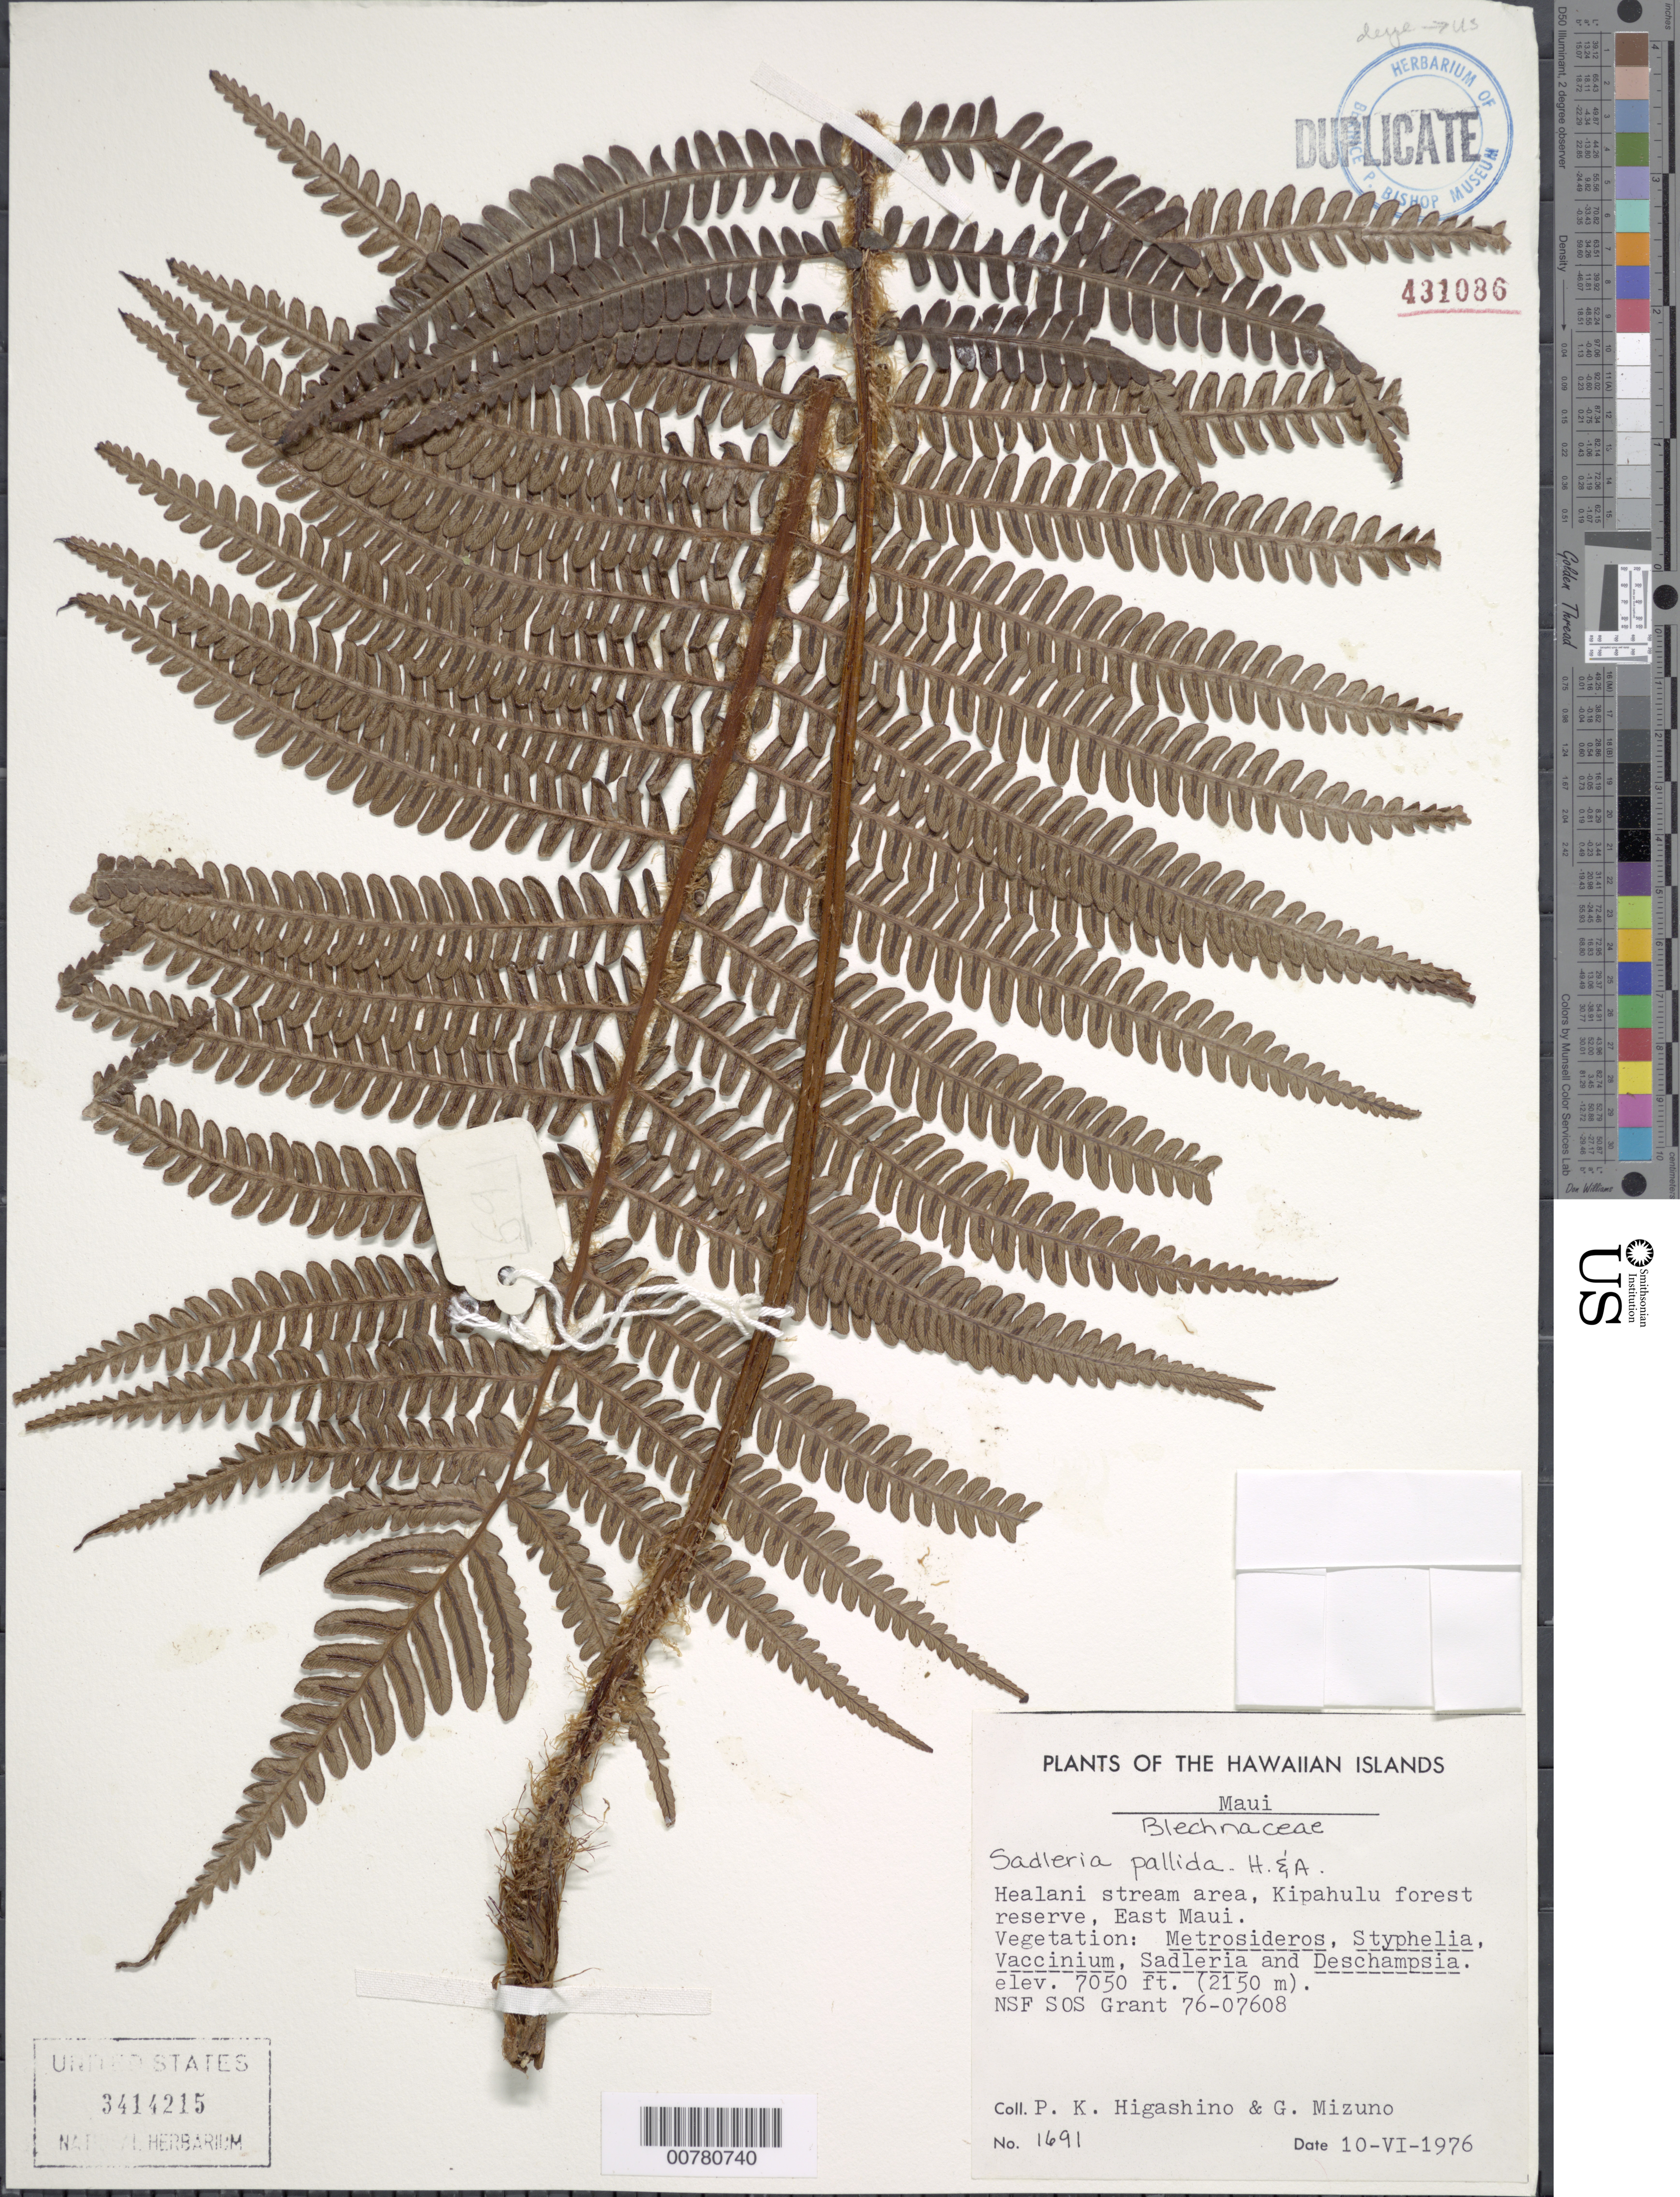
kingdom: Plantae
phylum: Tracheophyta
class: Polypodiopsida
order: Polypodiales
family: Blechnaceae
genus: Sadleria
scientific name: Sadleria pallida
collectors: P. Higashino & G. Mizuno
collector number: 1691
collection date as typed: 10 Jun 1976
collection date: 1976-06-10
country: United States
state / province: Hawaii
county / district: Maui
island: Maui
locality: East, Healani stream, Kipahulu forest reserve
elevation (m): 2149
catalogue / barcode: US 3414215